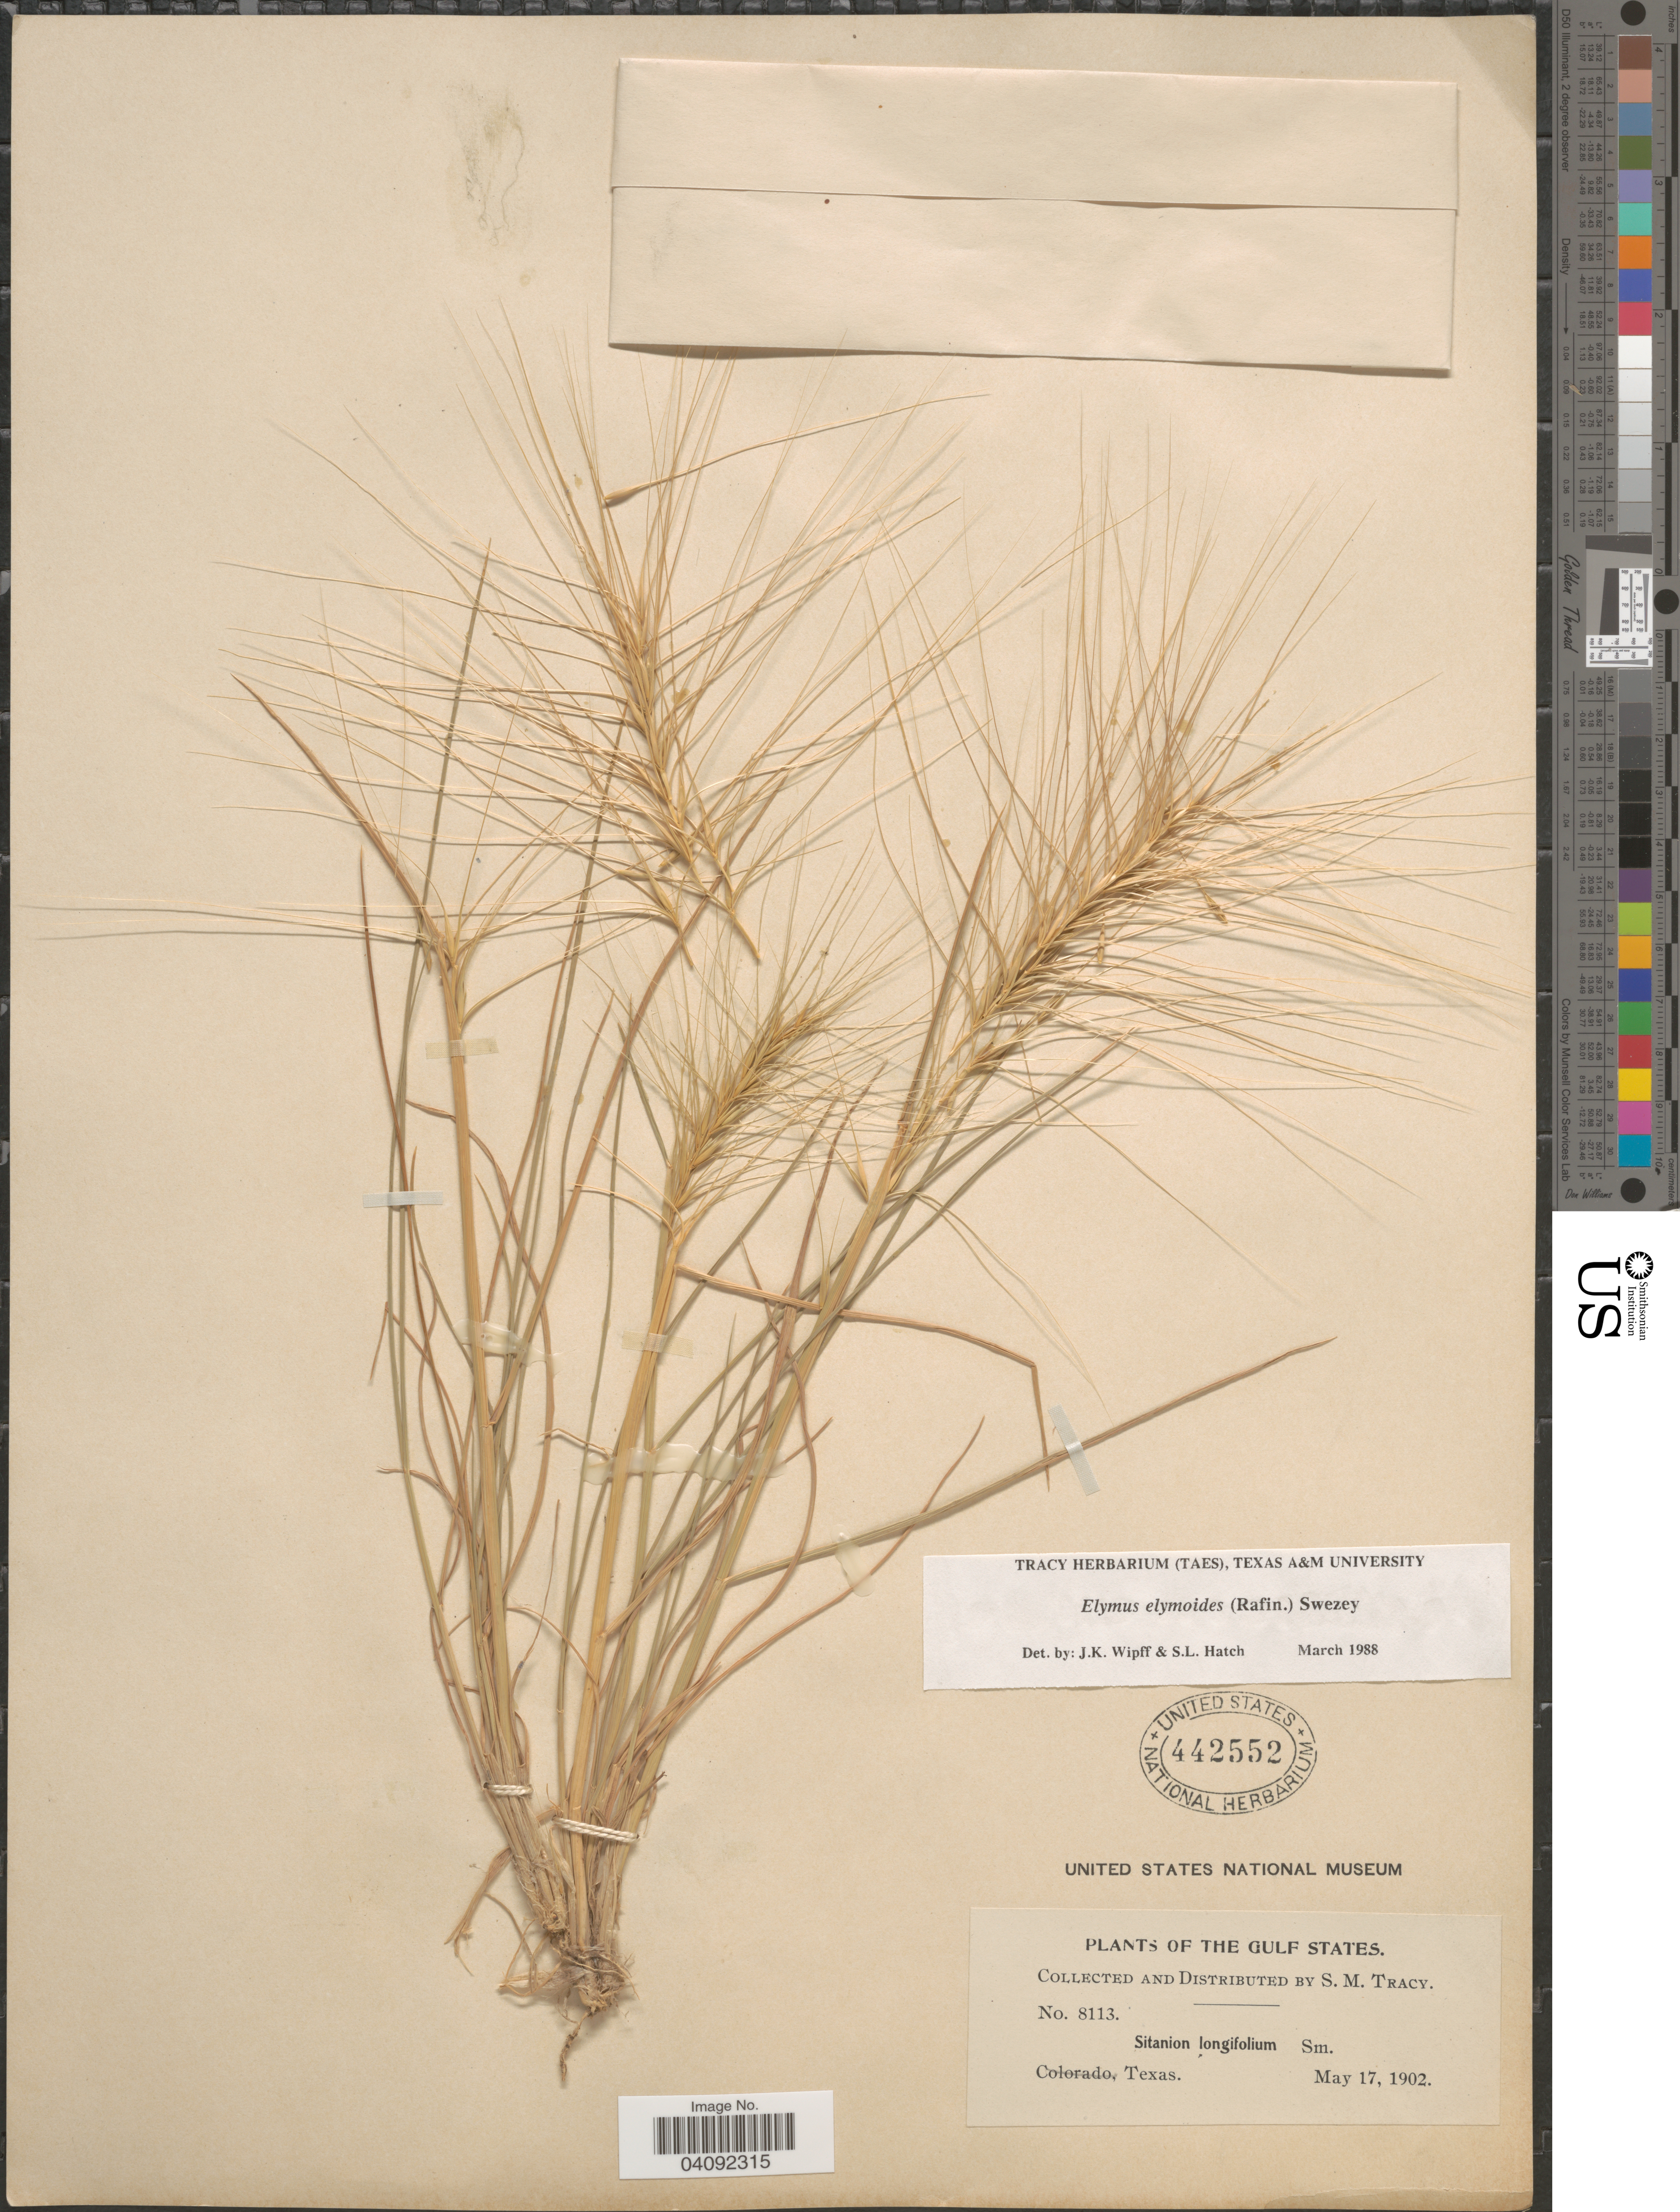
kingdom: Plantae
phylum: Tracheophyta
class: Liliopsida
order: Poales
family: Poaceae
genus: Elymus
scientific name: Elymus elymoides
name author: (Raf.) Swezey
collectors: S. M. Tracy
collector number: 8113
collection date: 1902-05-17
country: United States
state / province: Texas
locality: The Gulf States.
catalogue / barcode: US 442552